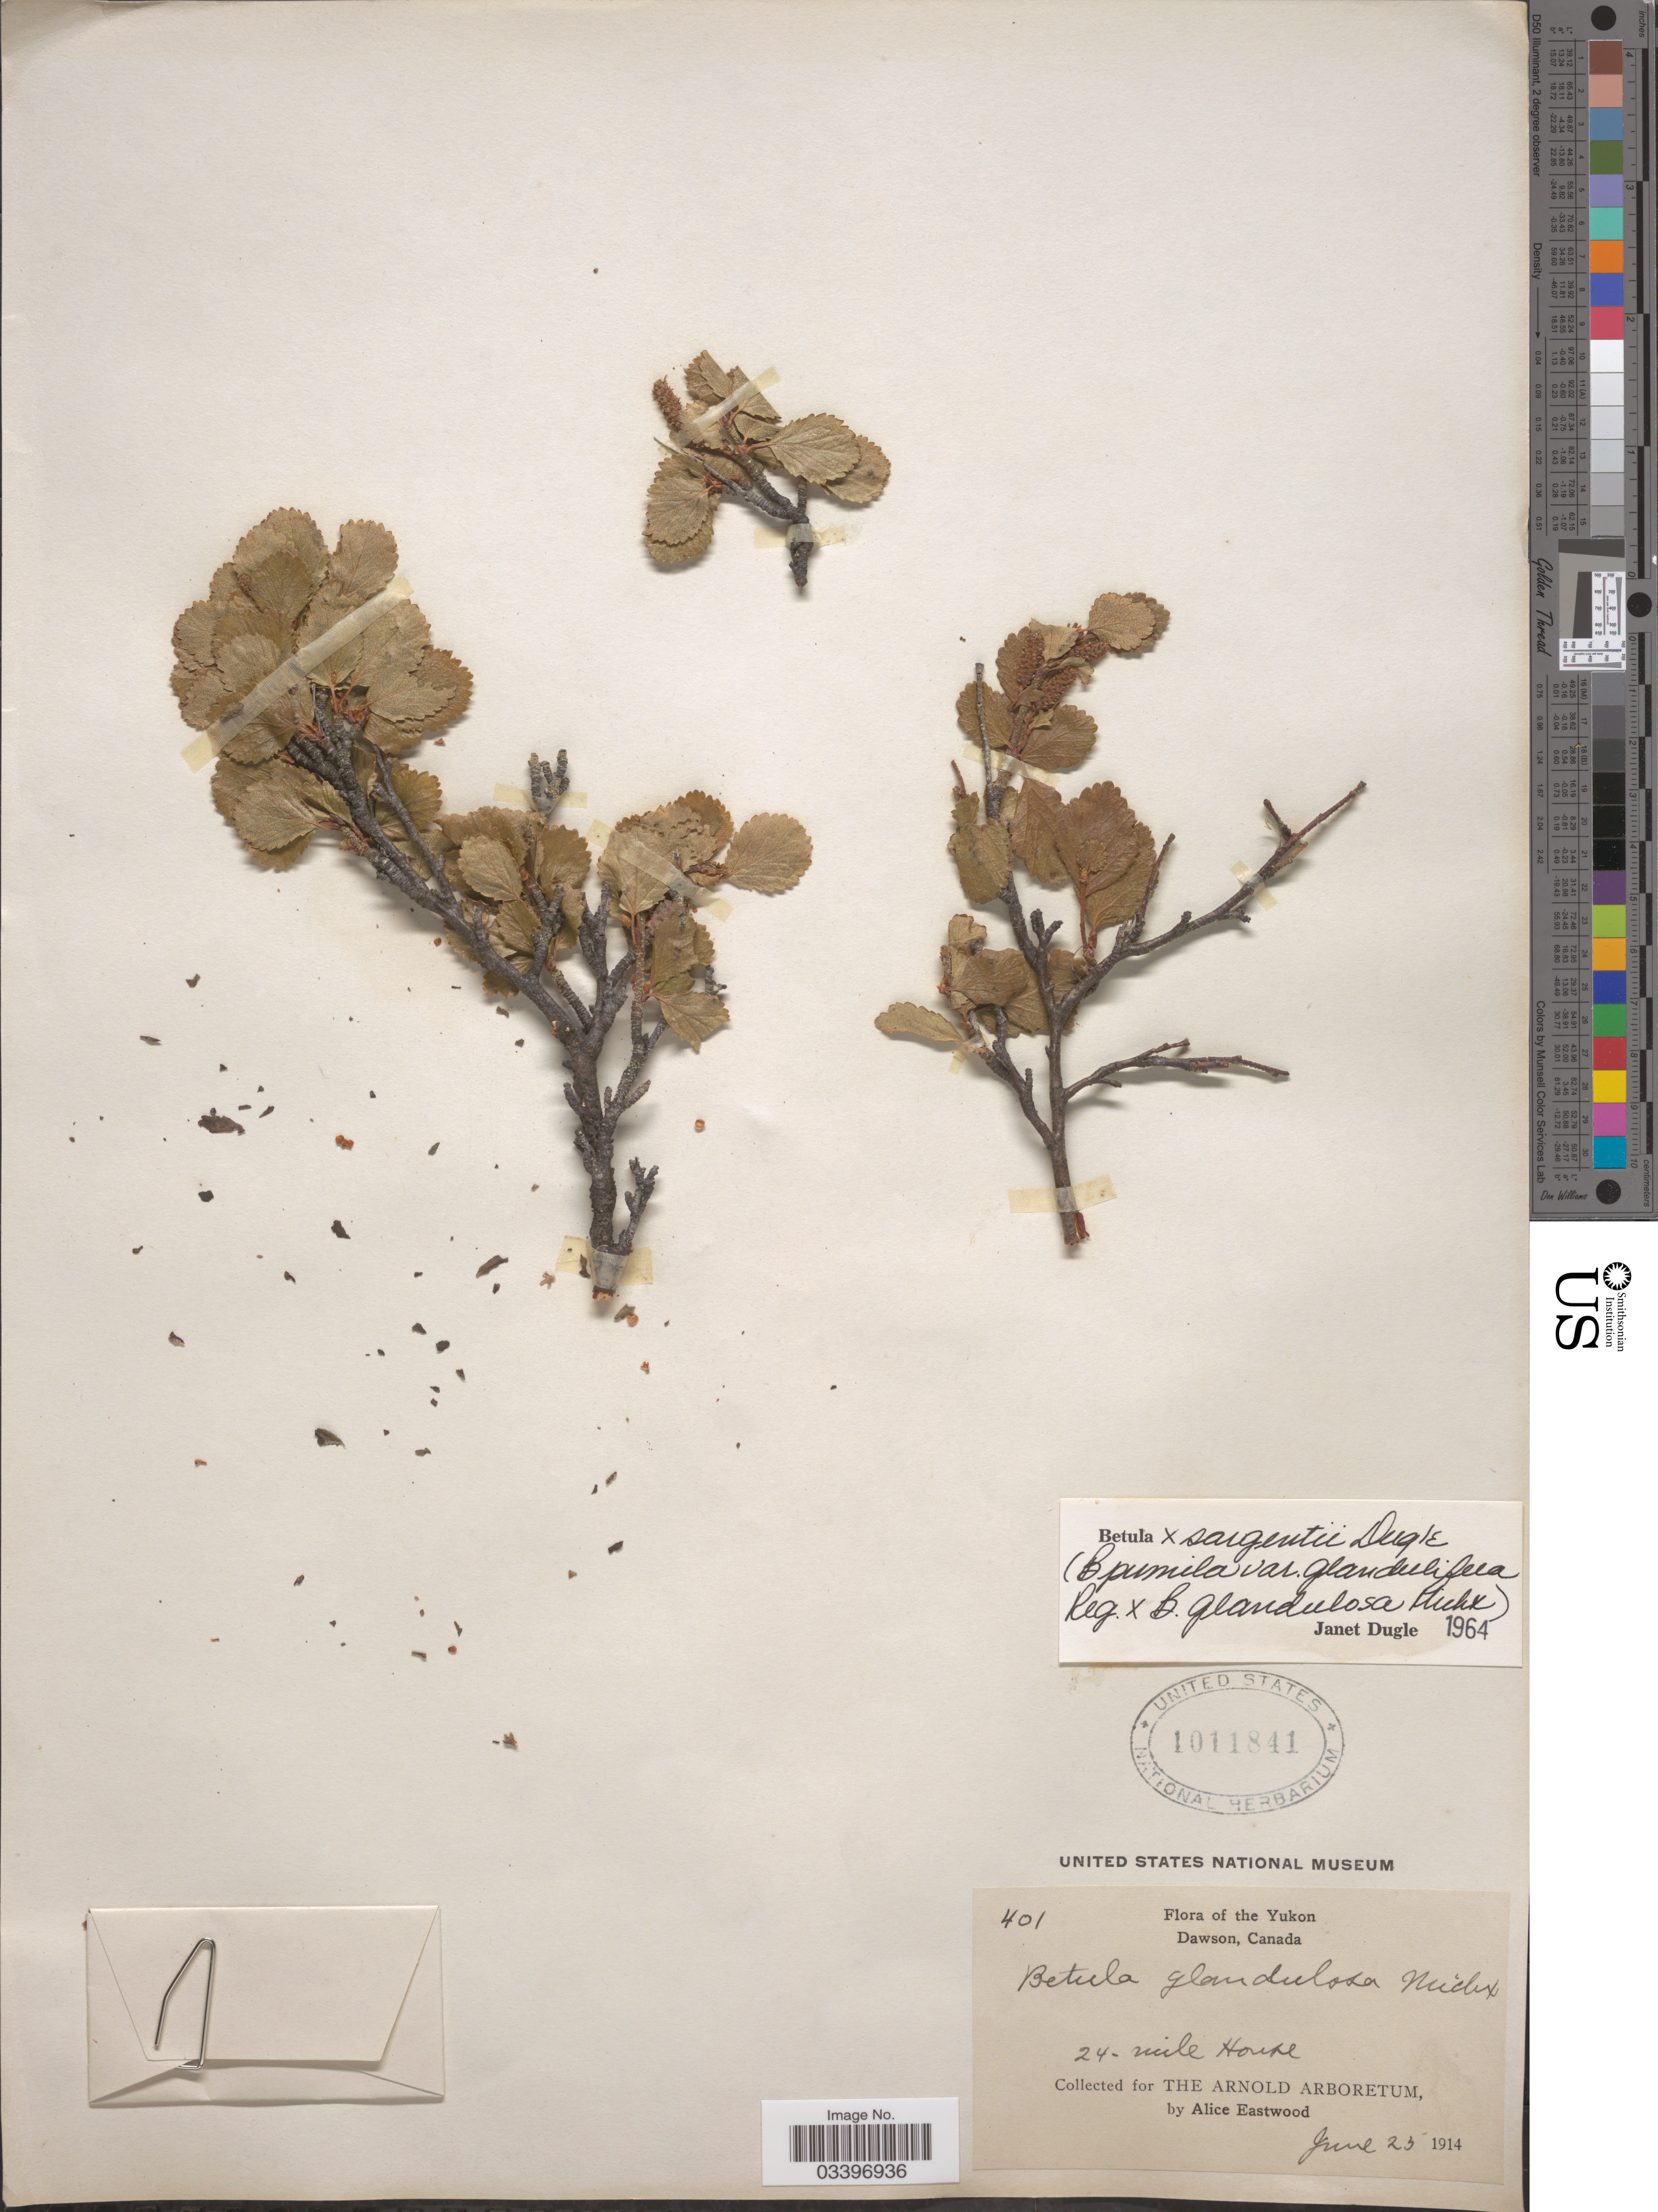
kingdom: Plantae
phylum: Tracheophyta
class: Magnoliopsida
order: Fagales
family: Betulaceae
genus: Betula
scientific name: Betula x sargentii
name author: Dugle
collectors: A. Eastwood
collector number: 401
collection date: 1914-06-25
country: Canada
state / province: Yukon Territory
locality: Yukon. Dawson. 24-mile House.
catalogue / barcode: US 1011841